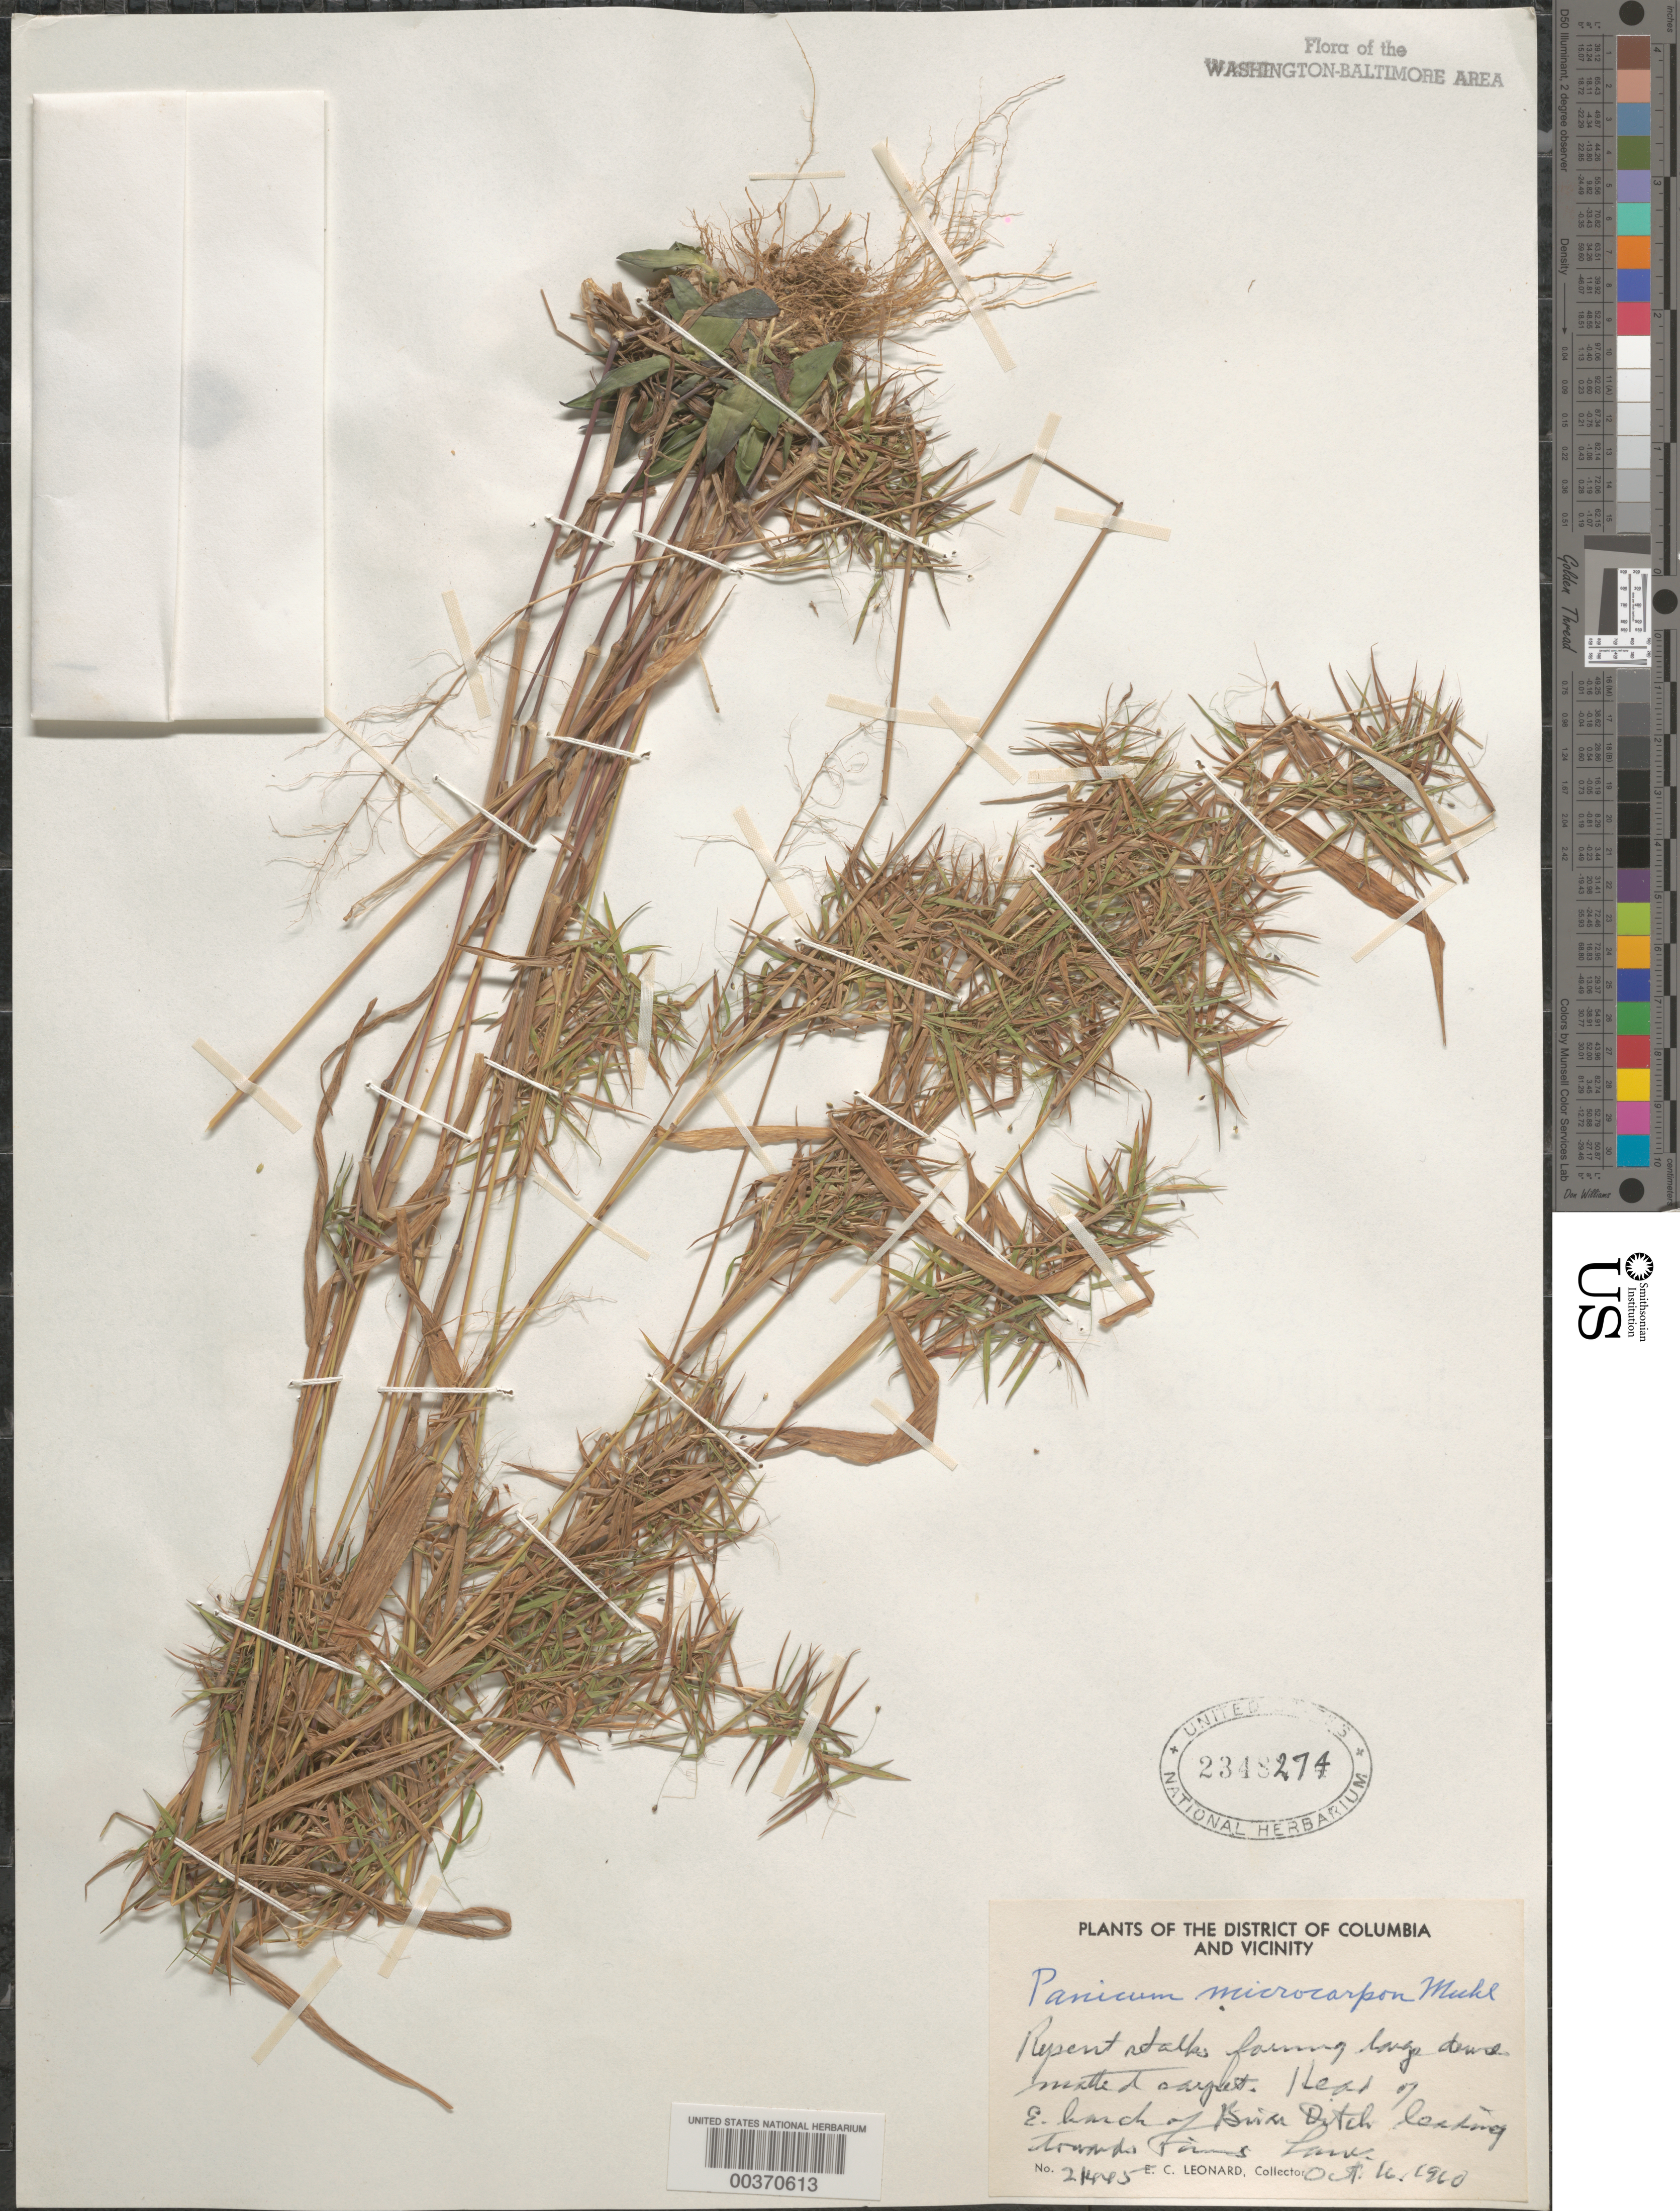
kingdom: Plantae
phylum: Tracheophyta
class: Liliopsida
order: Poales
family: Poaceae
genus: Dichanthelium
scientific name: Dichanthelium dichotomum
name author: (L.) Gould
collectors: E. C. Leonard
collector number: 21445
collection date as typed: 16 Oct 1960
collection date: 1960-10-16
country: United States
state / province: Maryland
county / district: Prince George's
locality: Briar Ditch Towards Finns Lane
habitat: Headwaters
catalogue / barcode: US 2348274